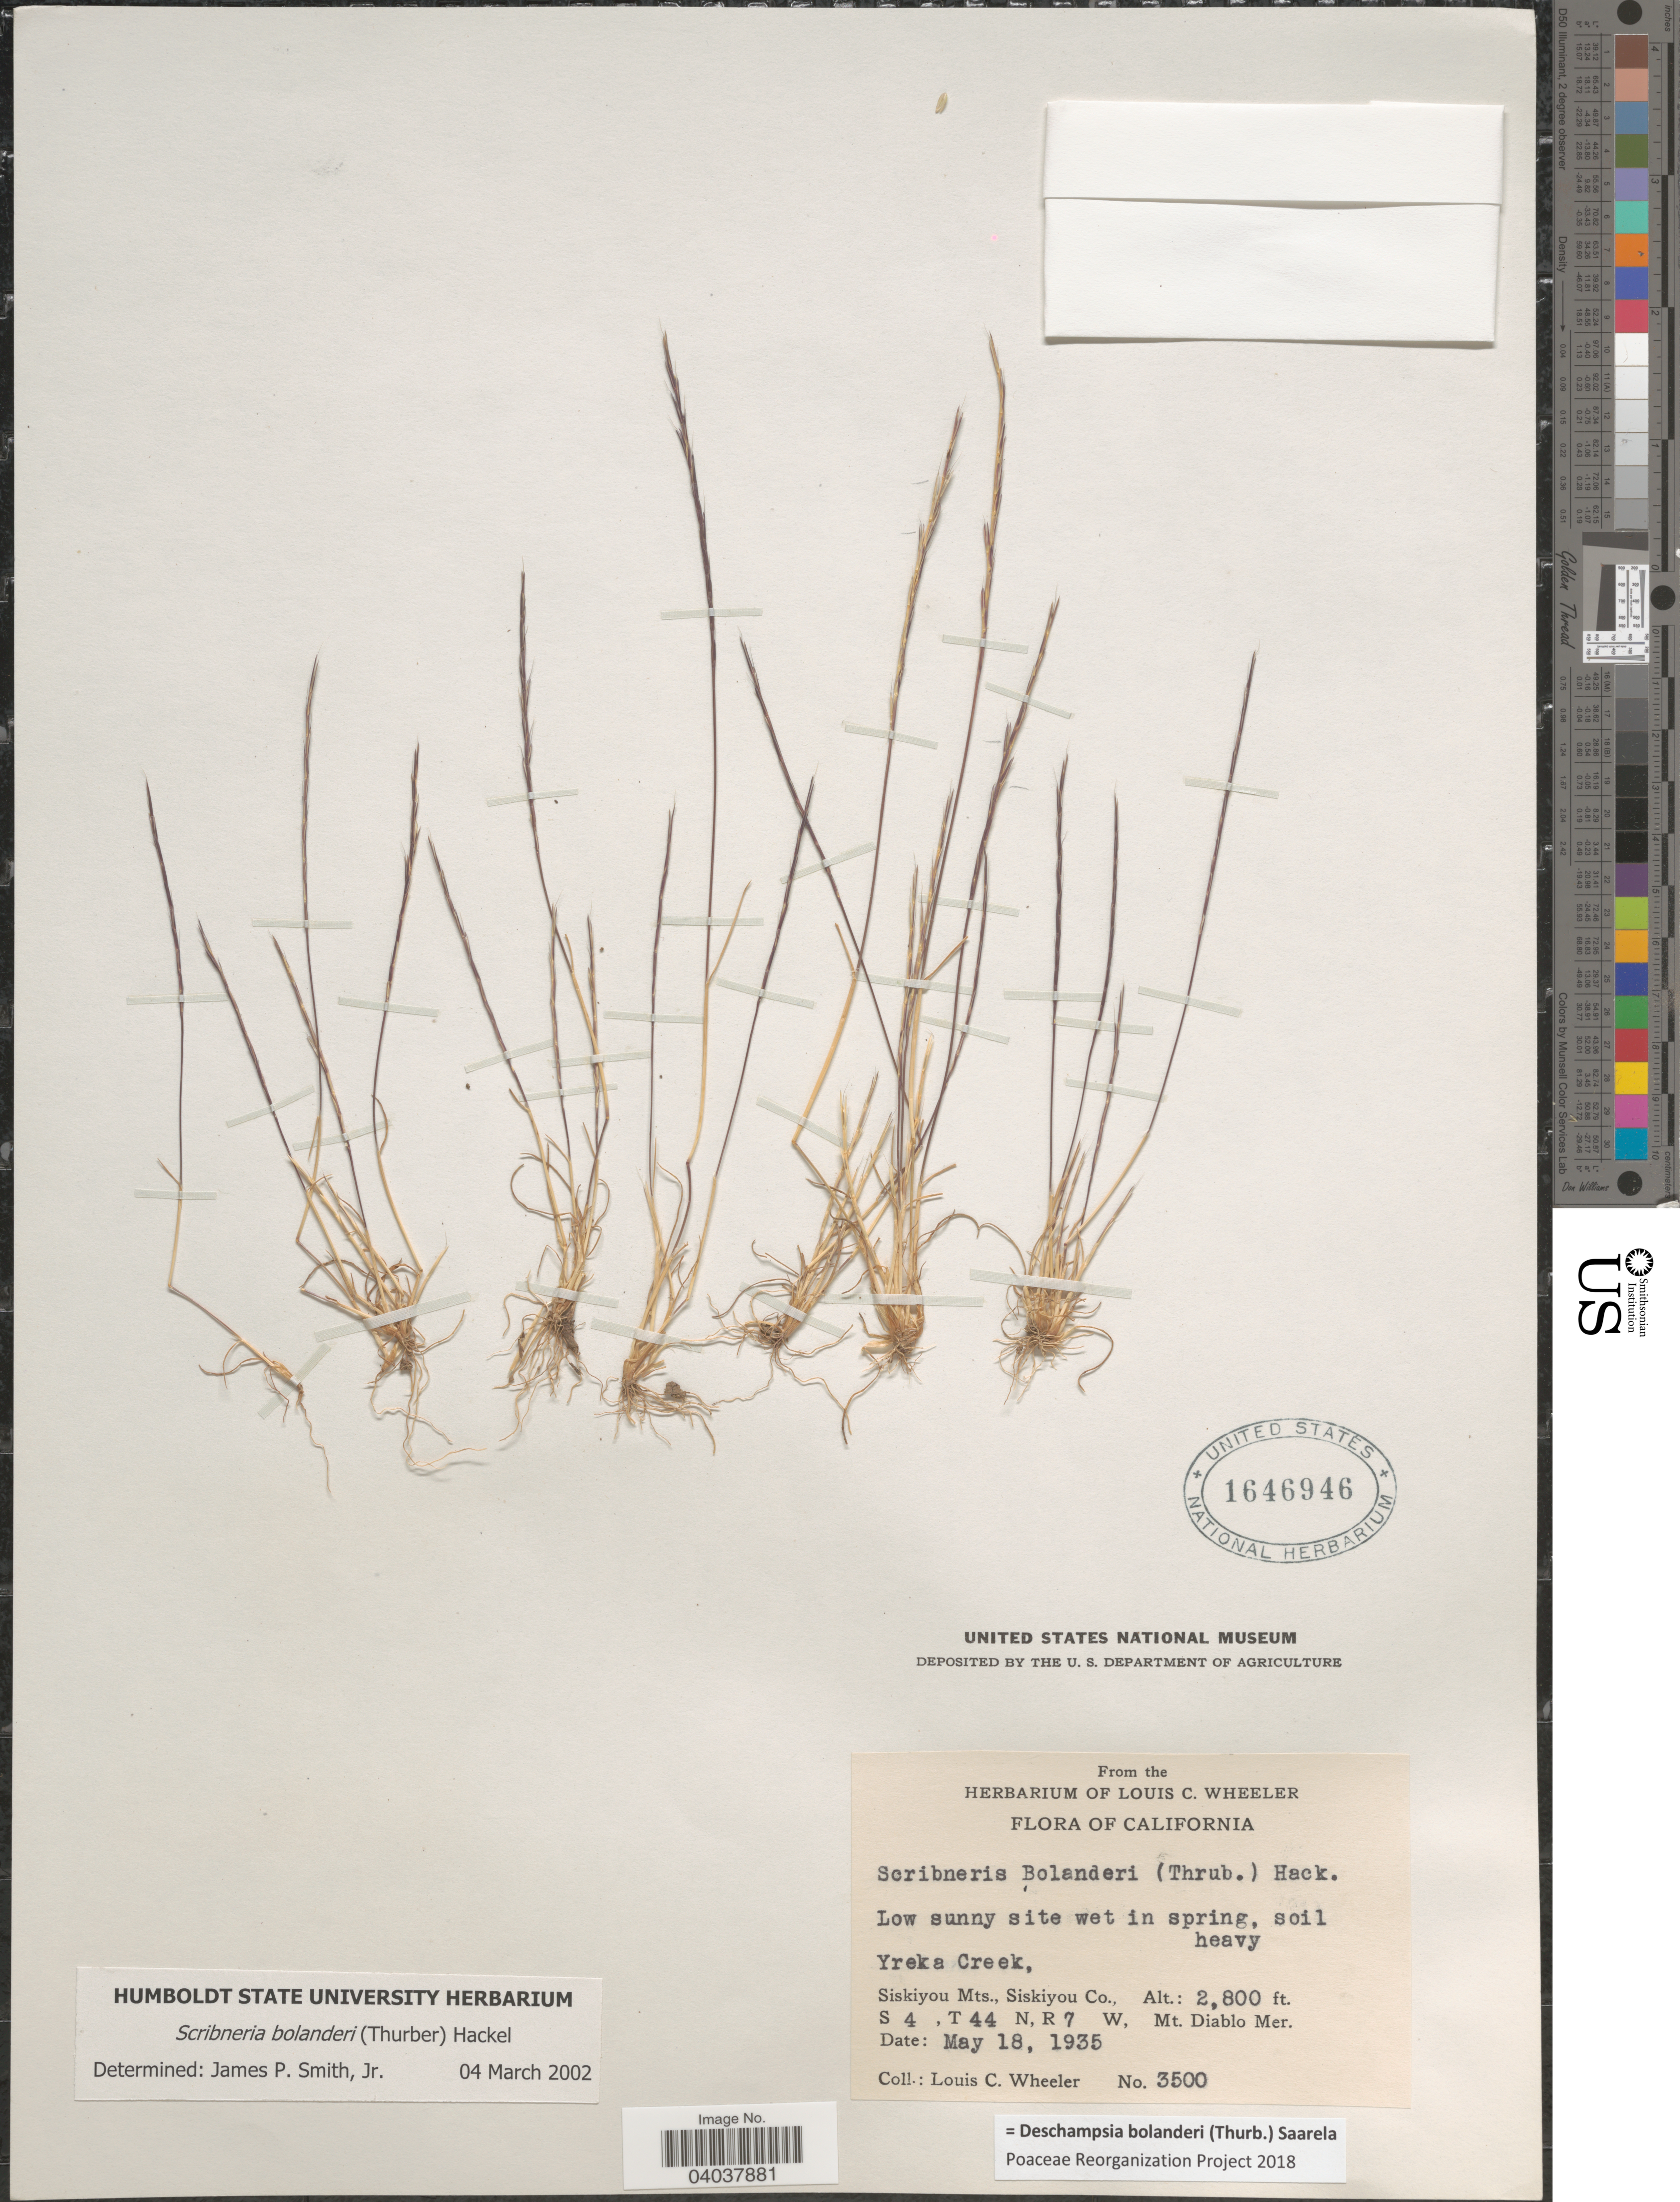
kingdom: Plantae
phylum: Tracheophyta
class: Liliopsida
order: Poales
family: Poaceae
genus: Deschampsia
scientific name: Deschampsia bolanderi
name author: (Thurb.) Saarela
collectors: L. C. Wheeler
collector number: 3500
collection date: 1935-05-18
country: United States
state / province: California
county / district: Siskiyou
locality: Yreka Creek. Siskiyou Mts., Siskiyou Co. S 4, T 44 N, R 7 W, Mt. Diablo Mer.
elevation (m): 853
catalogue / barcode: US 1646946